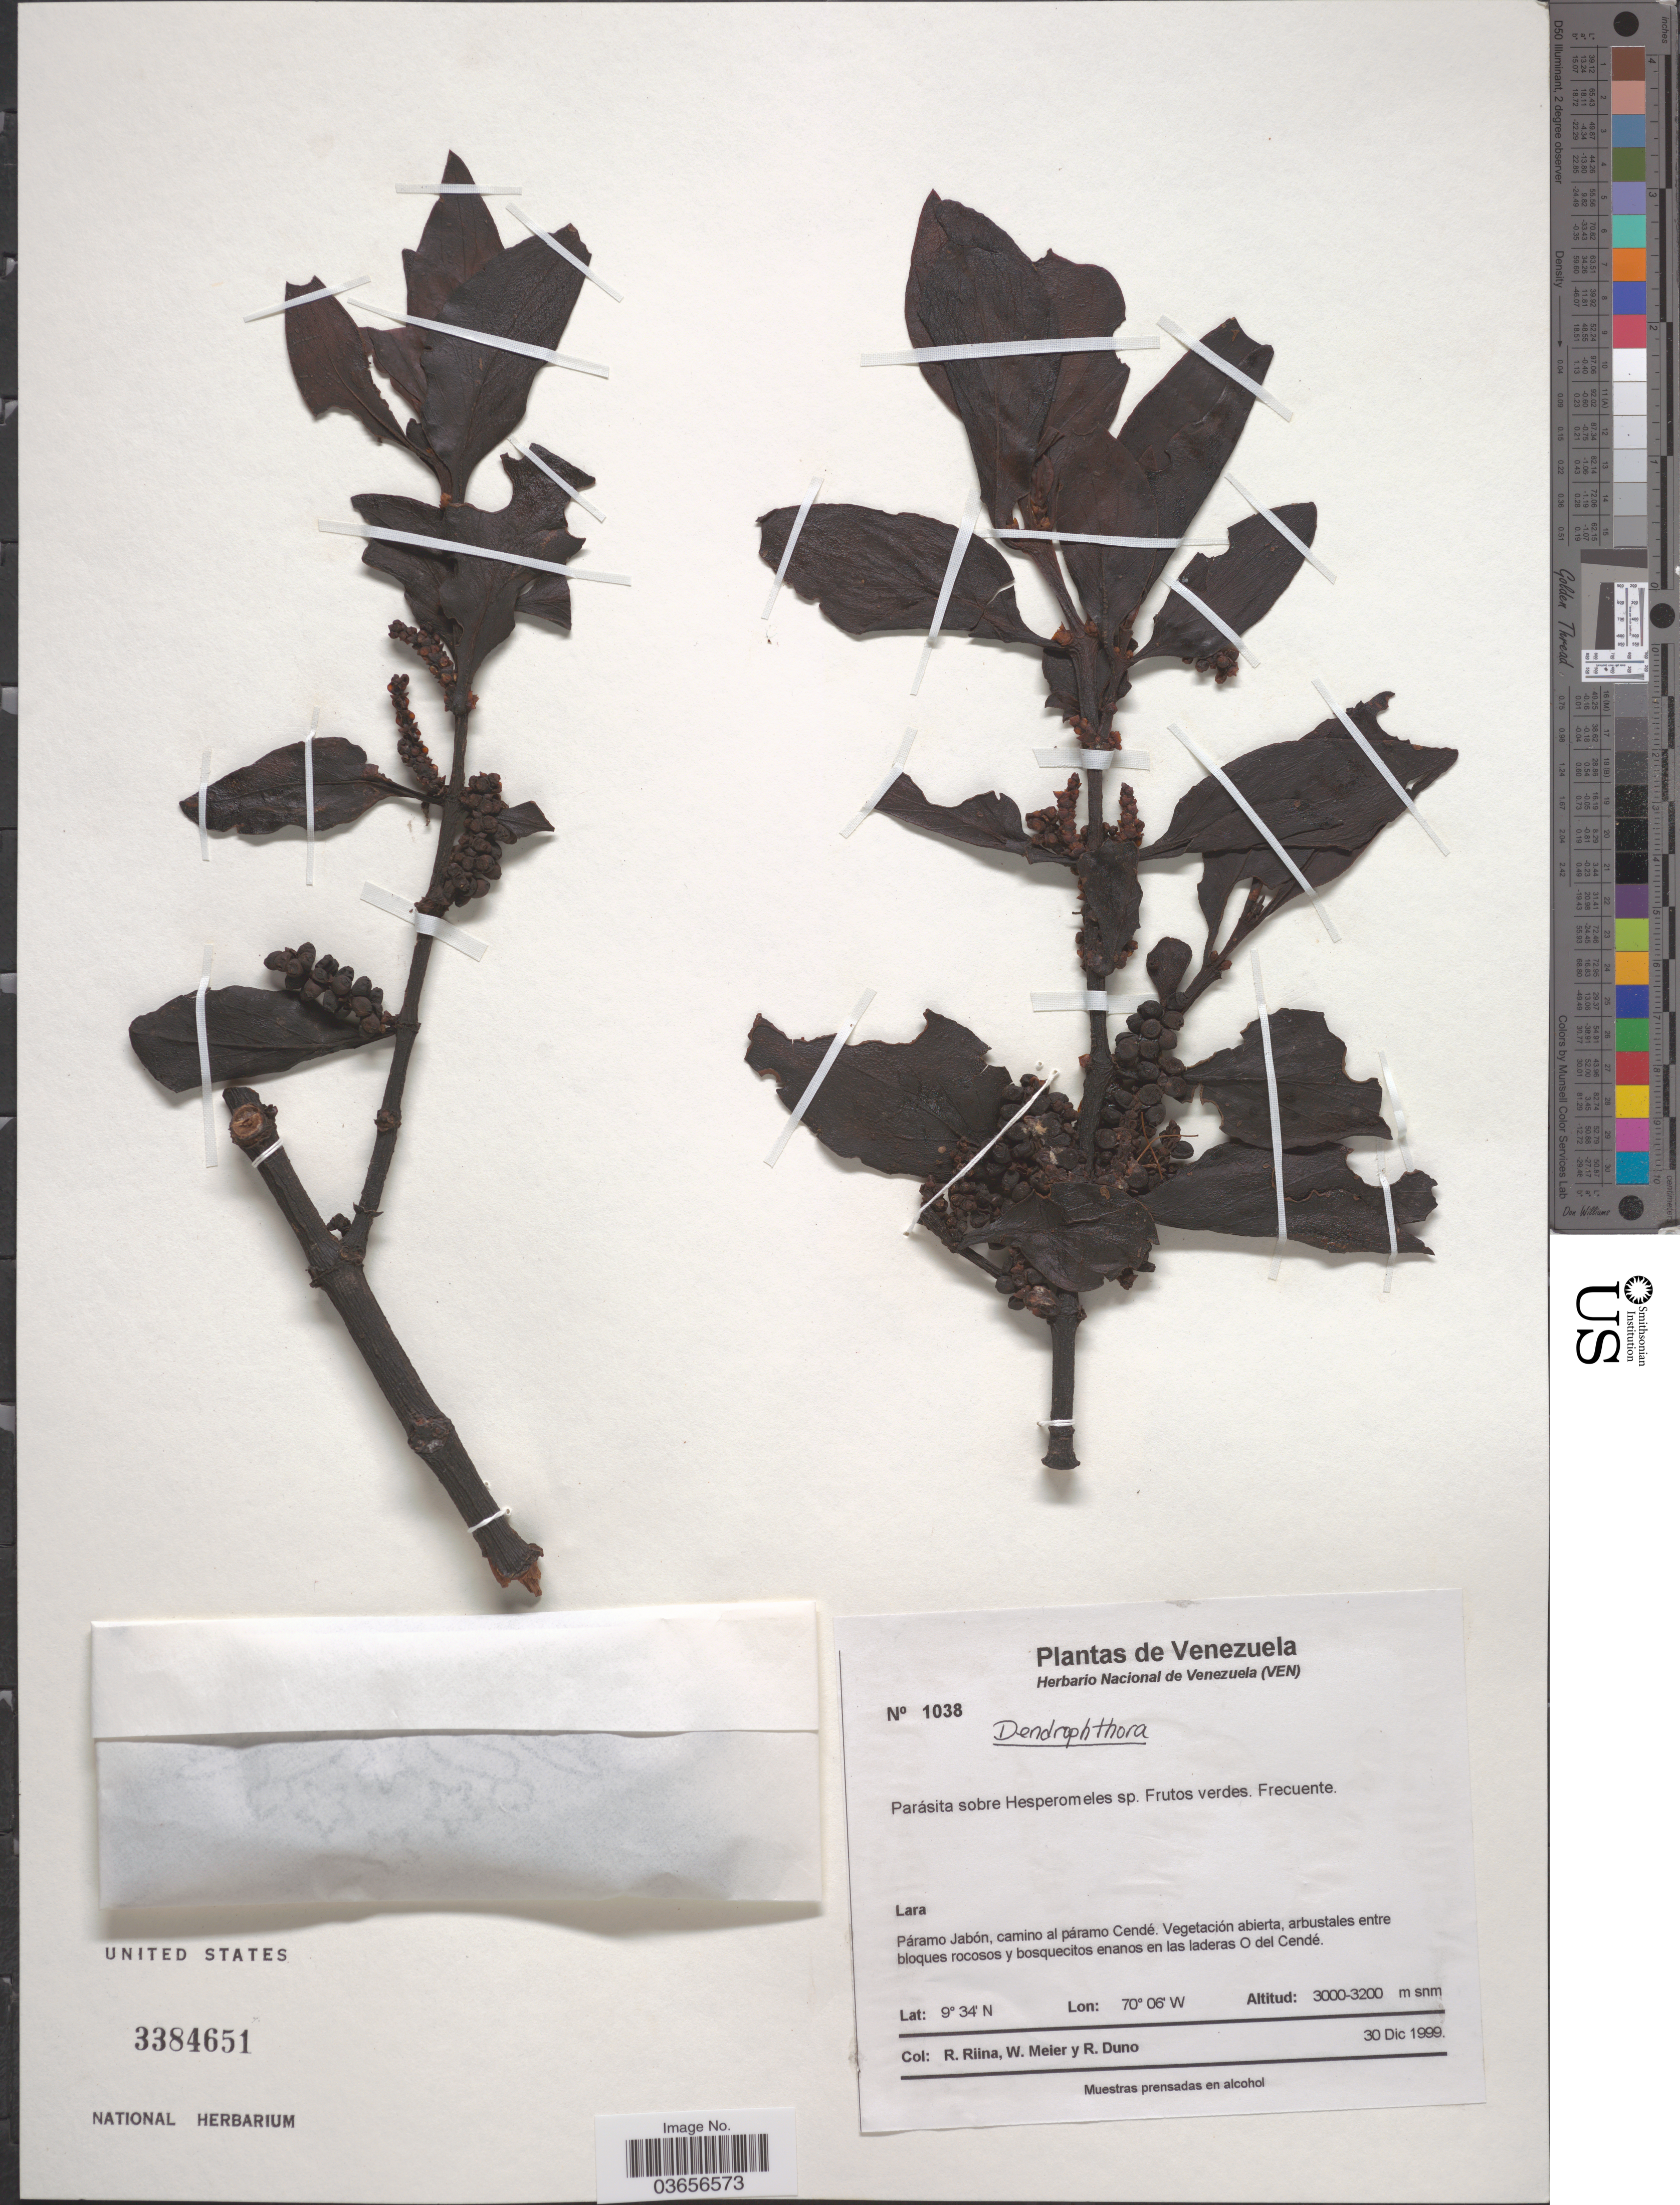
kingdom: Plantae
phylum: Tracheophyta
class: Magnoliopsida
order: Santalales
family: Viscaceae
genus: Dendrophthora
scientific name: Dendrophthora sp.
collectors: R. Riina, W. Meier & R. Duno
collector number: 1038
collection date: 1999-12-30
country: Venezuela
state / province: Lara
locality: Páramo Jabón, camino al páramo Cendé.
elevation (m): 3000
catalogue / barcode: US 3384651